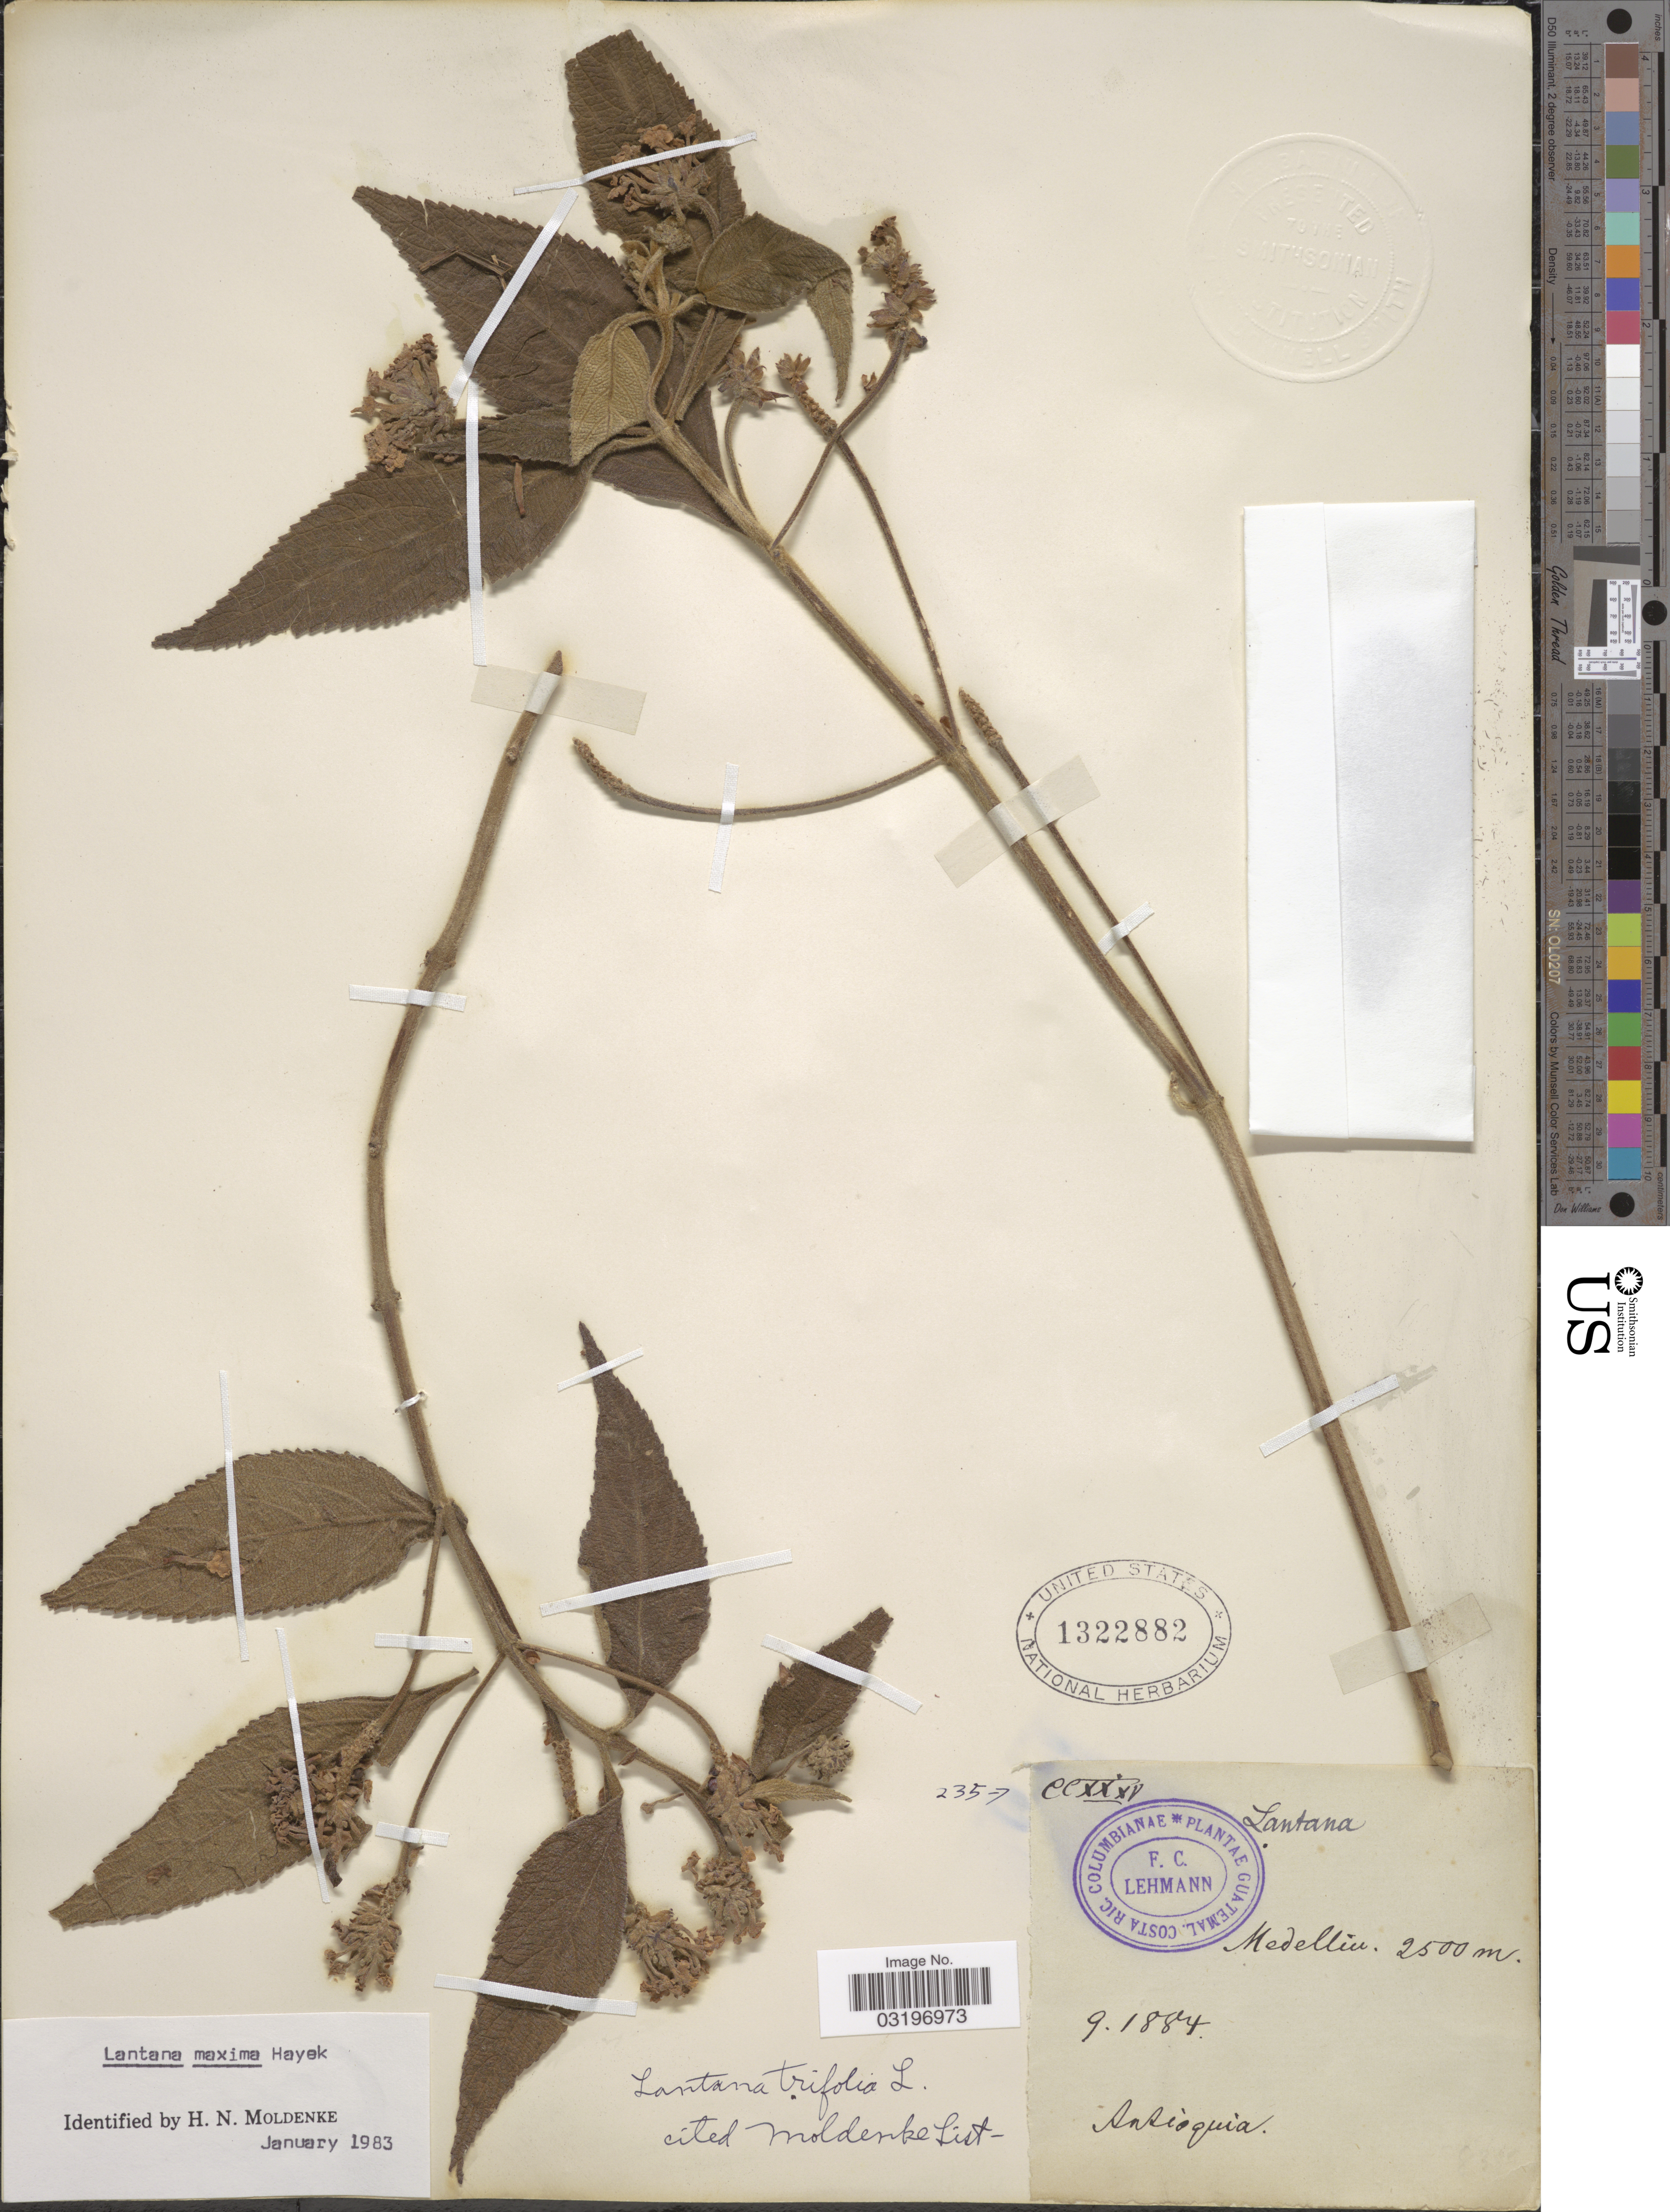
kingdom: Plantae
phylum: Tracheophyta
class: Magnoliopsida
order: Lamiales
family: Verbenaceae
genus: Lantana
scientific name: Lantana maxima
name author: Hayek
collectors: F. C. Lehmann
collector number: CCXXXV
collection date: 1884-09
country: Colombia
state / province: Antioquia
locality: Medellin.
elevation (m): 2500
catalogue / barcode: US 1322882